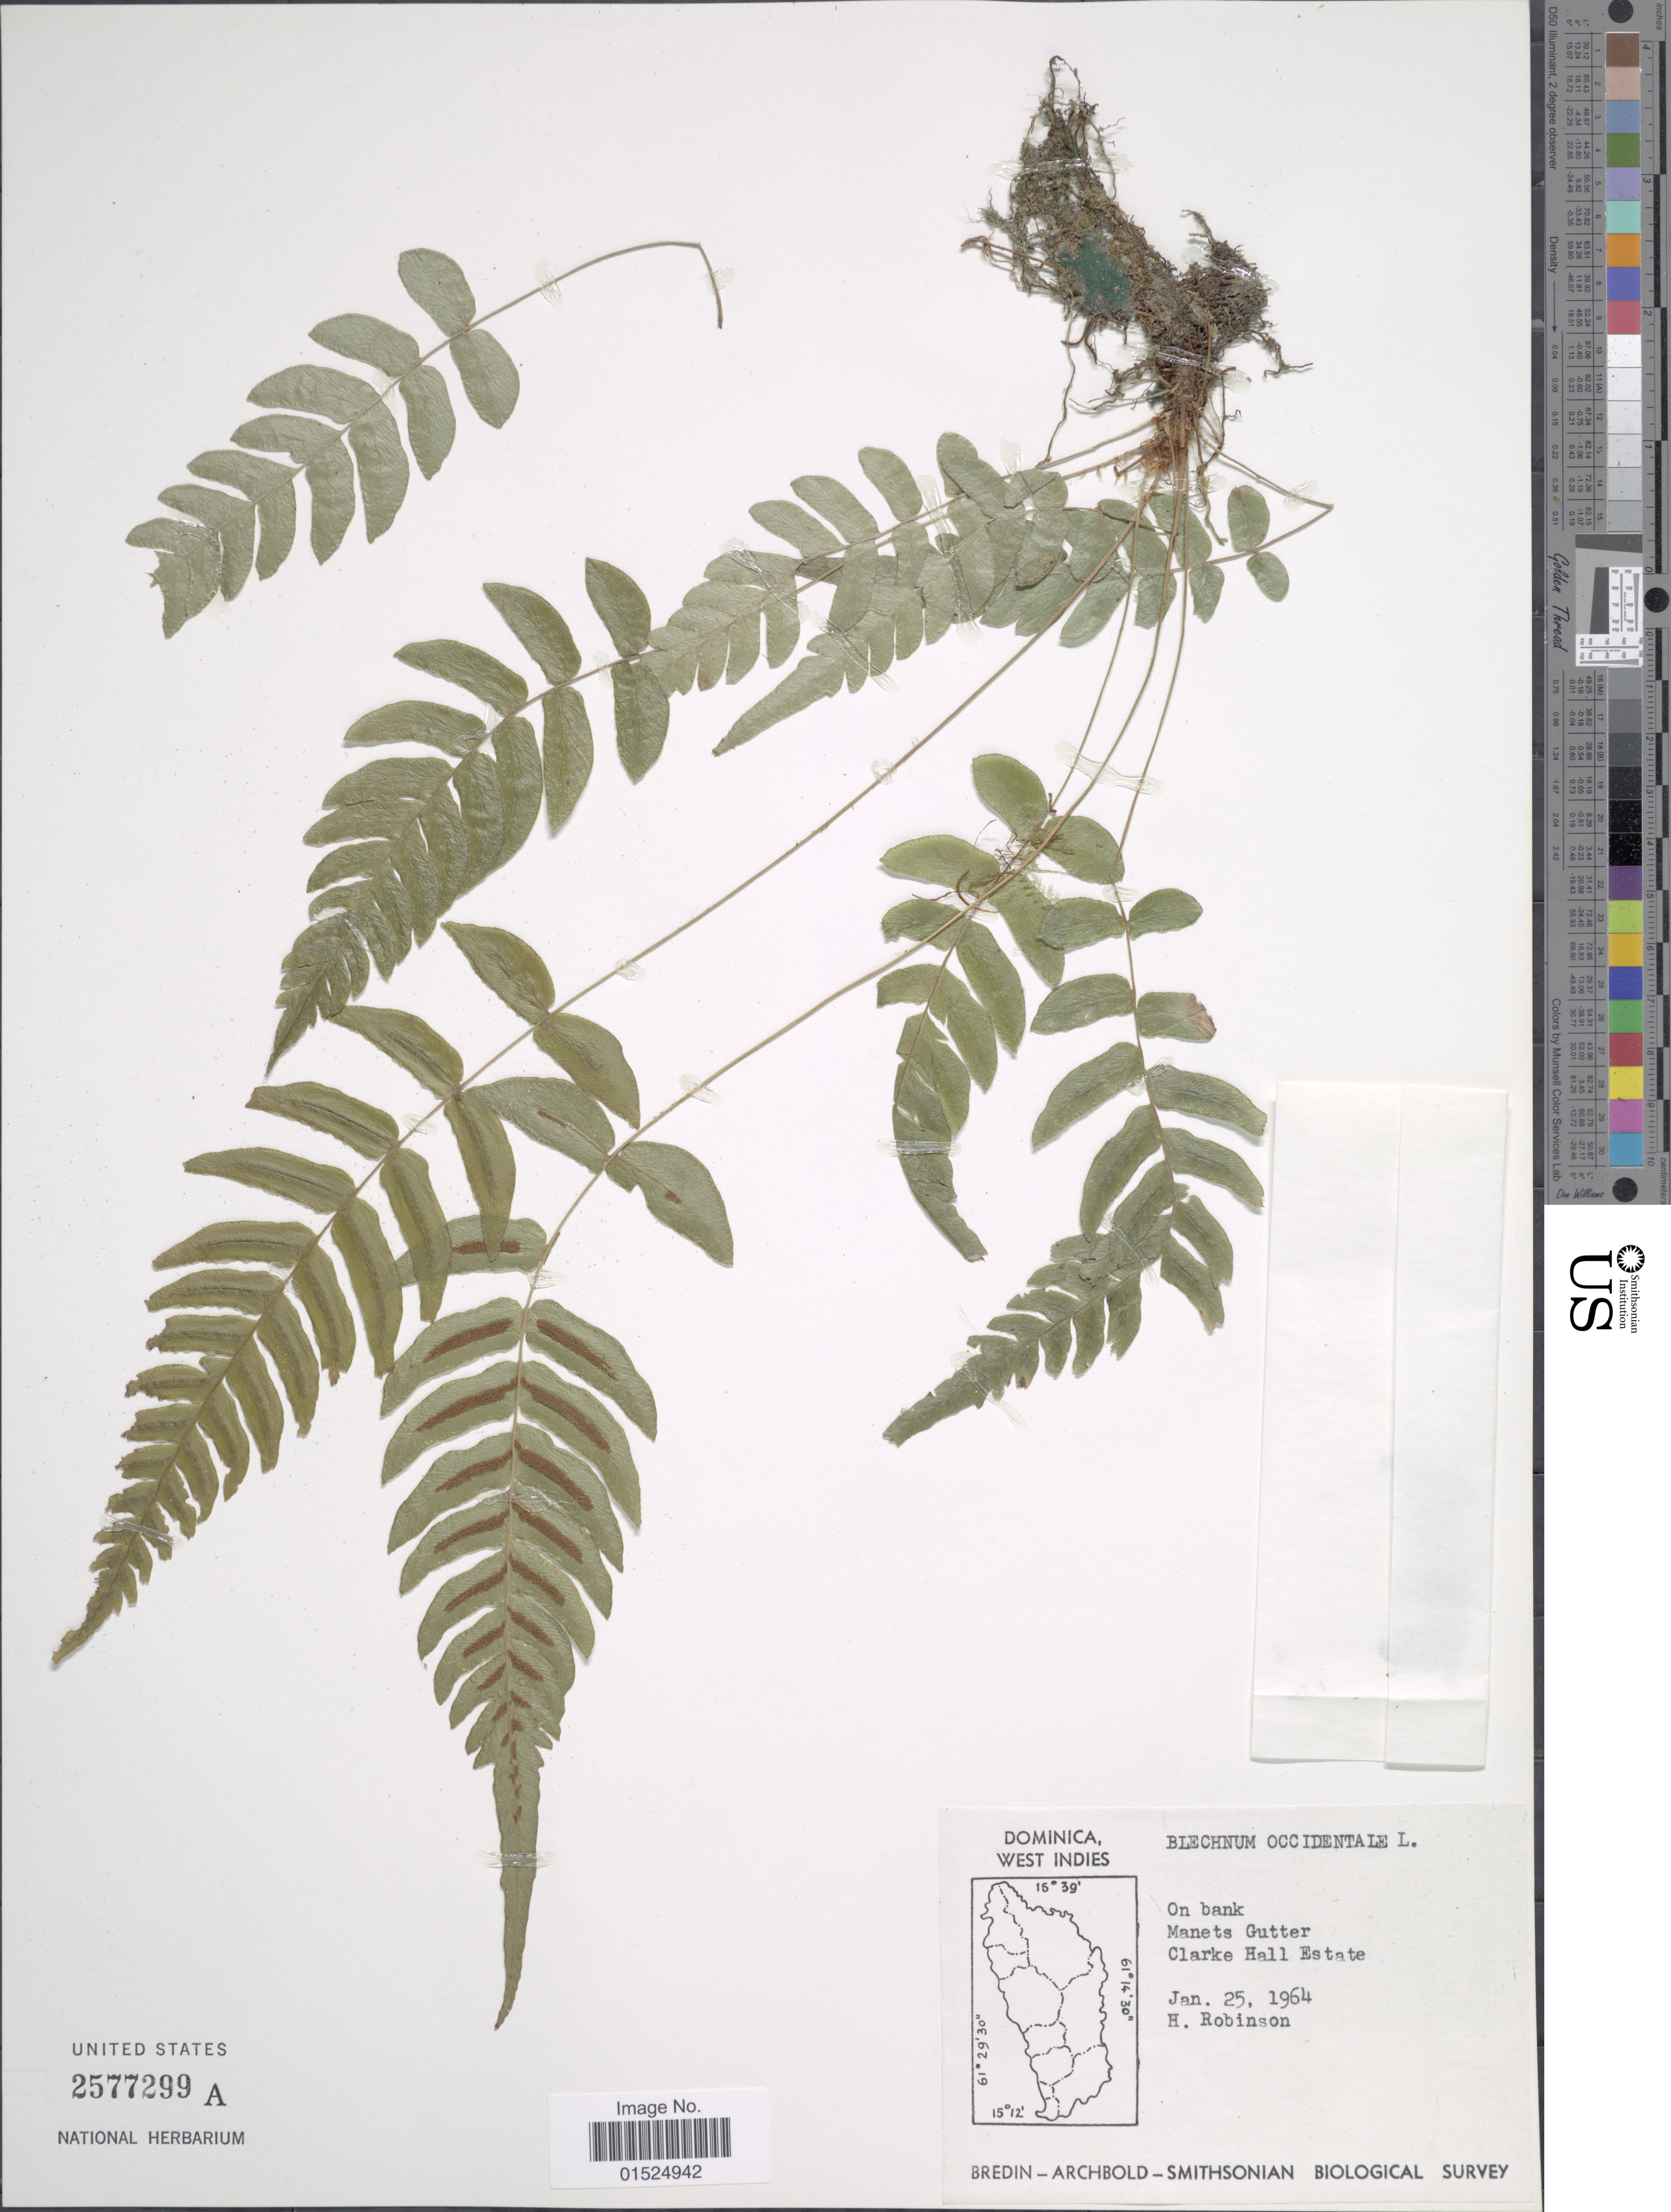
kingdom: Plantae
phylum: Tracheophyta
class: Polypodiopsida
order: Polypodiales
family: Blechnaceae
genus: Blechnum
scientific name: Blechnum occidentale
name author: L.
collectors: H. Robinson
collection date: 1964-01-25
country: Dominica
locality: On bank, Manets Gutter, Clarke Hall Estate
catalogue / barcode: US 2577299A